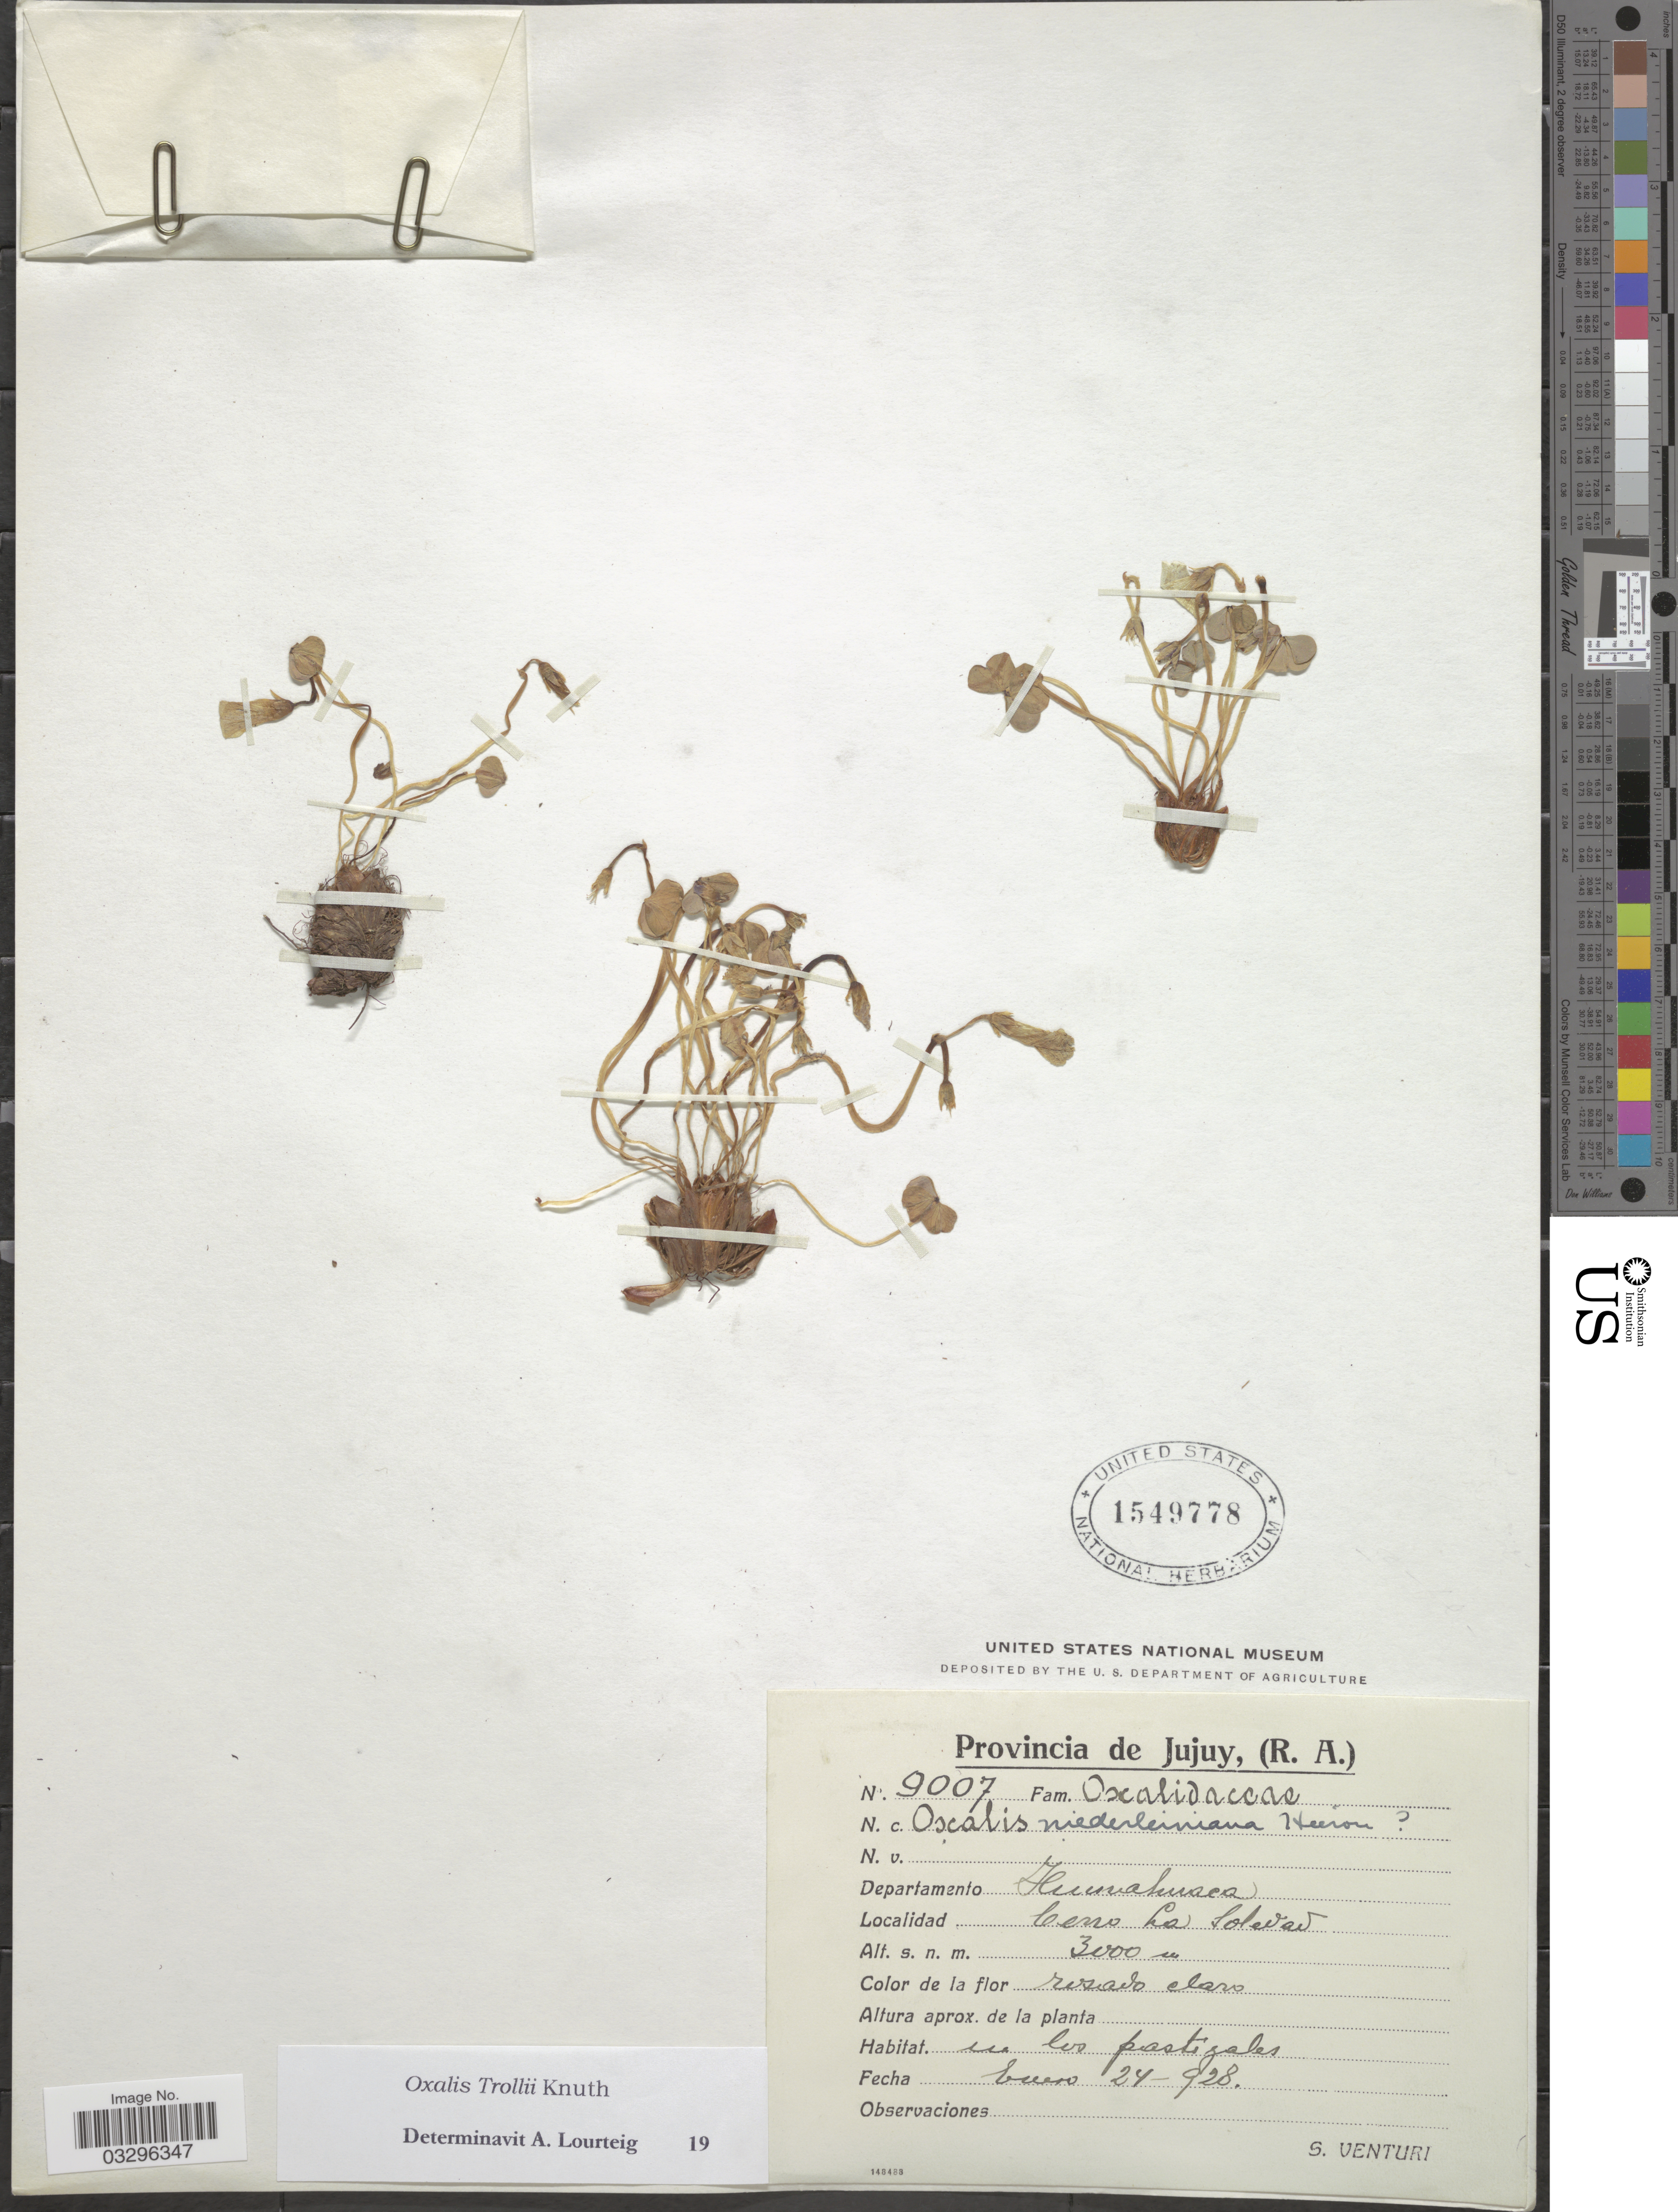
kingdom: Plantae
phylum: Tracheophyta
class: Magnoliopsida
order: Oxalidales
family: Oxalidaceae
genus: Oxalis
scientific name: Oxalis trollii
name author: R. Knuth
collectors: S. Venturi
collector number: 9007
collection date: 1928-01-24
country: Argentina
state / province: Jujuy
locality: Departamento Humahuaca. Cerro La Soledad.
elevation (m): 3000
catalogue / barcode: US 1549778